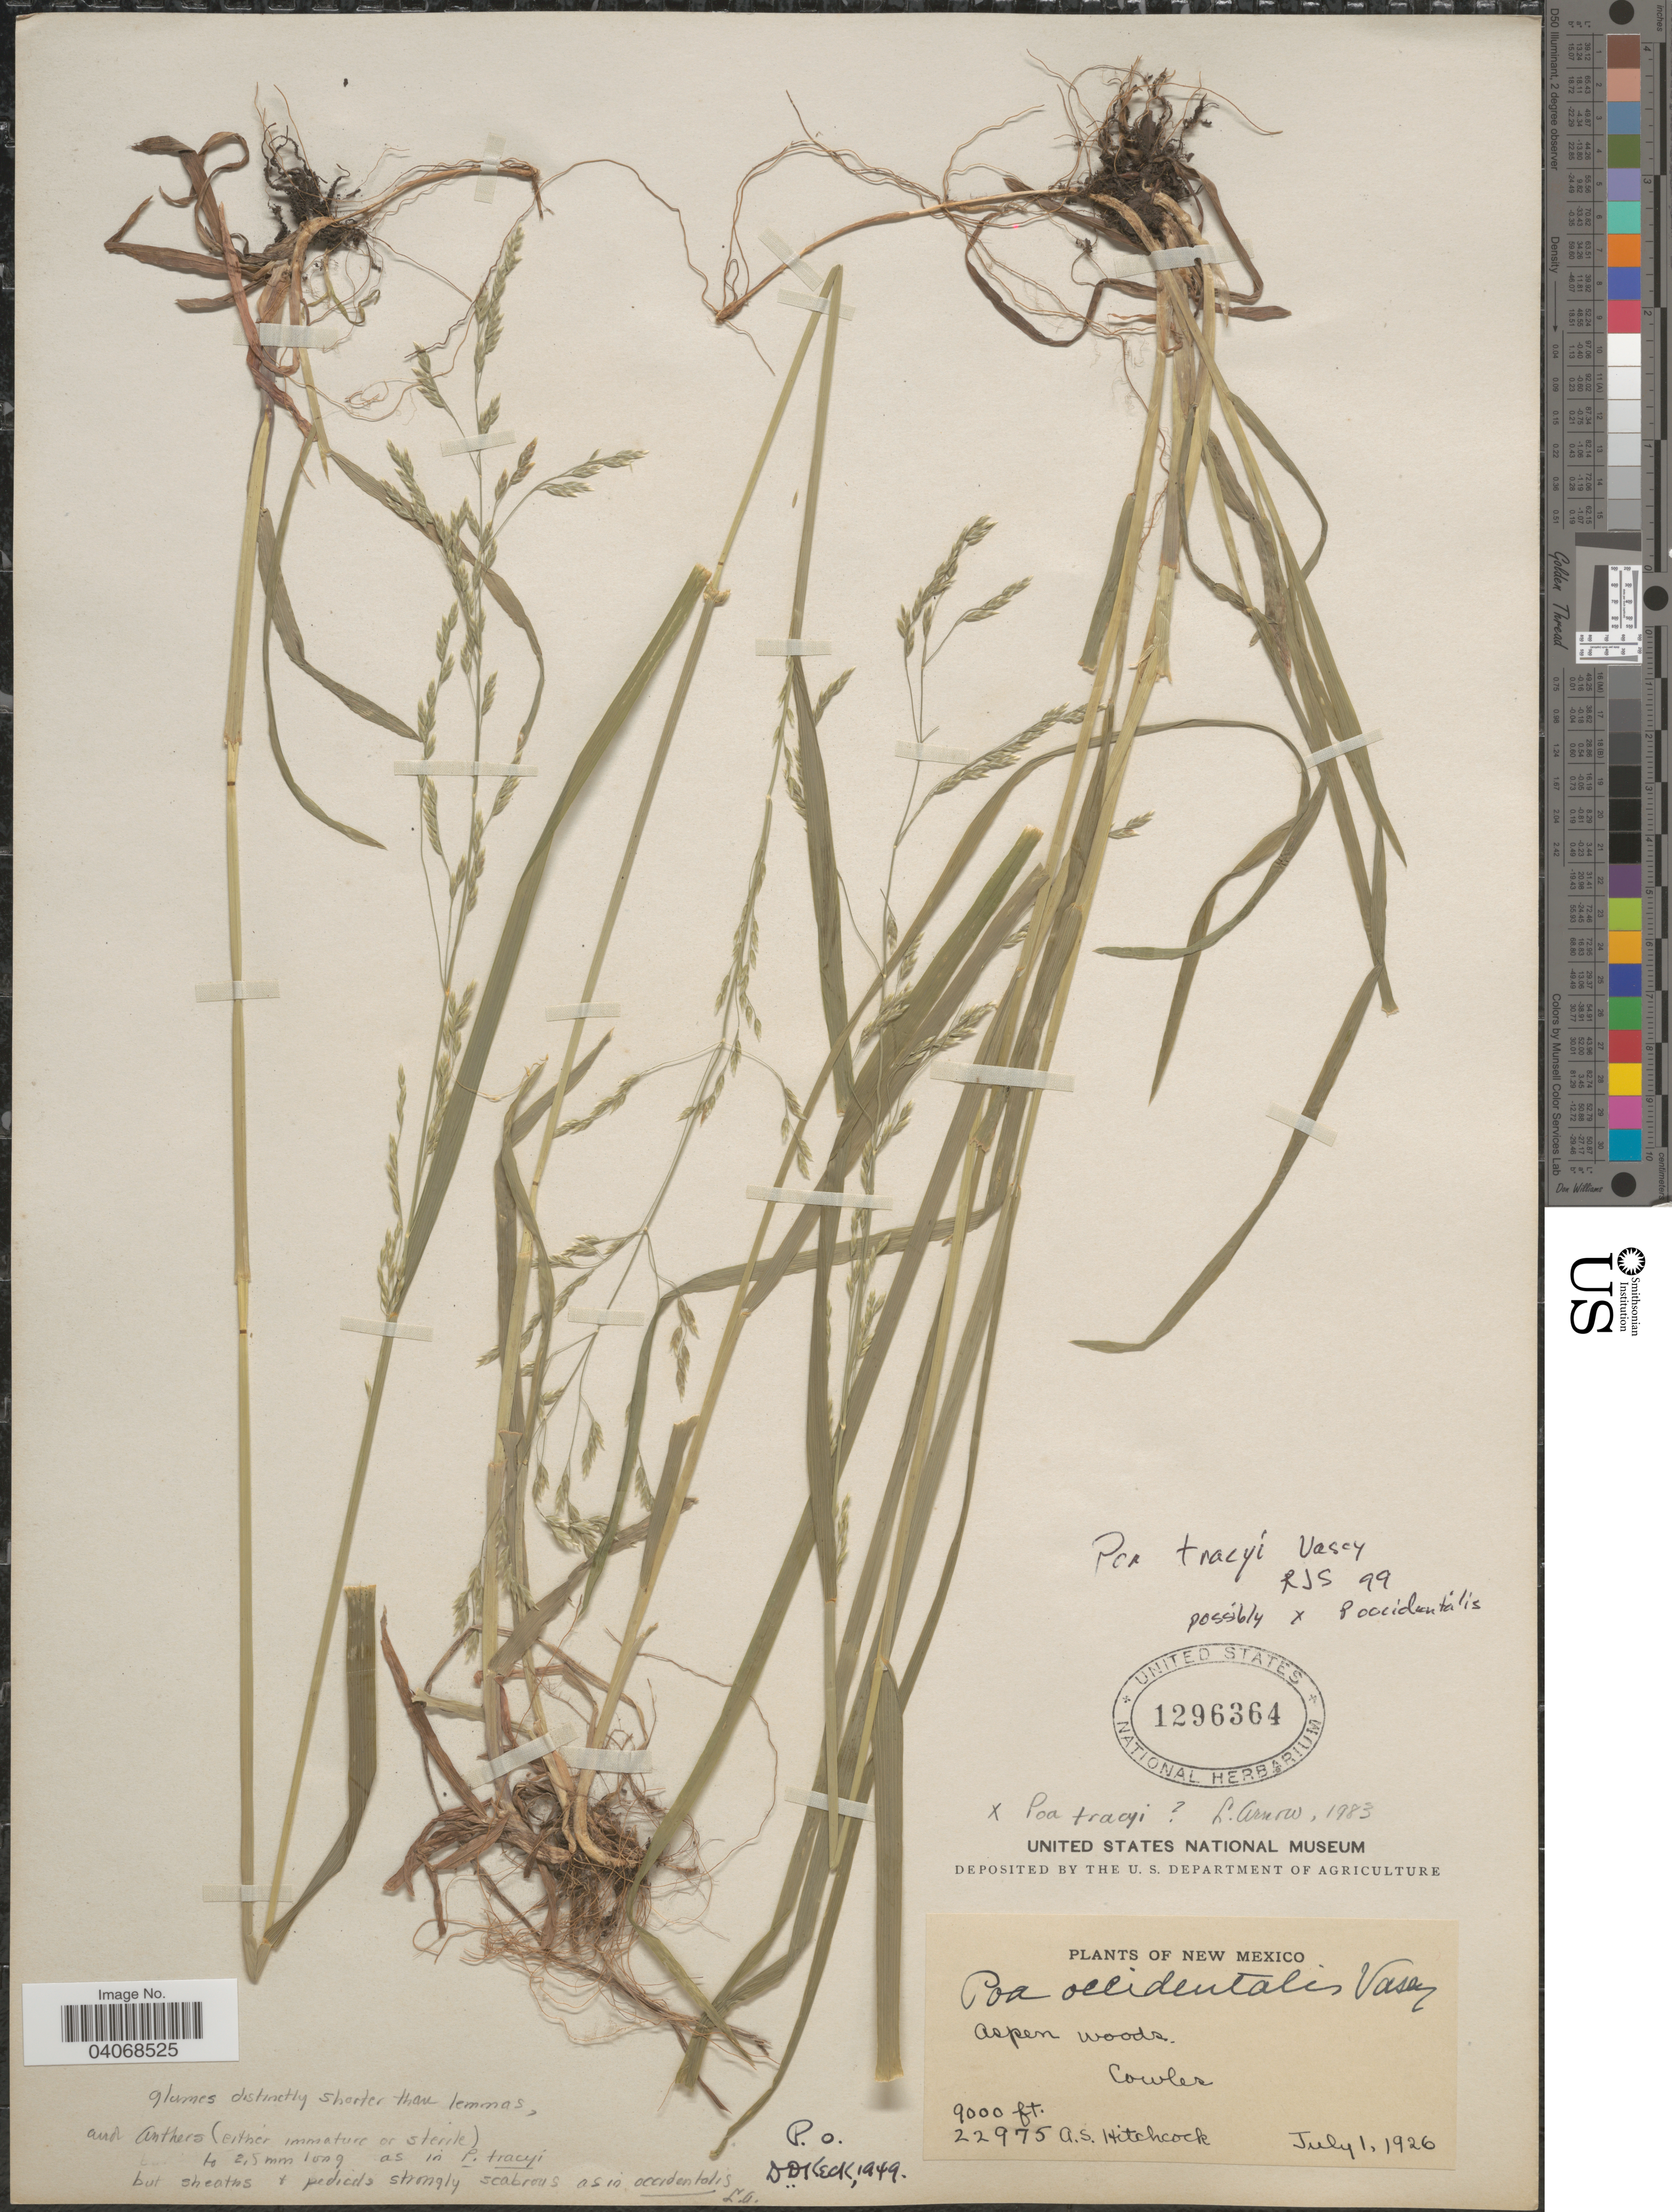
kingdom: Plantae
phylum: Tracheophyta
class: Liliopsida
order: Poales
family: Poaceae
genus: Poa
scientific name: Poa tracyi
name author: Vasey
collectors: A. S. Hitchcock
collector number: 22975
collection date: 1926-07-01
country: United States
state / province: New Mexico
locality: Aspen woods. Cowler.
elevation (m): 2743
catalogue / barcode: US 1296364